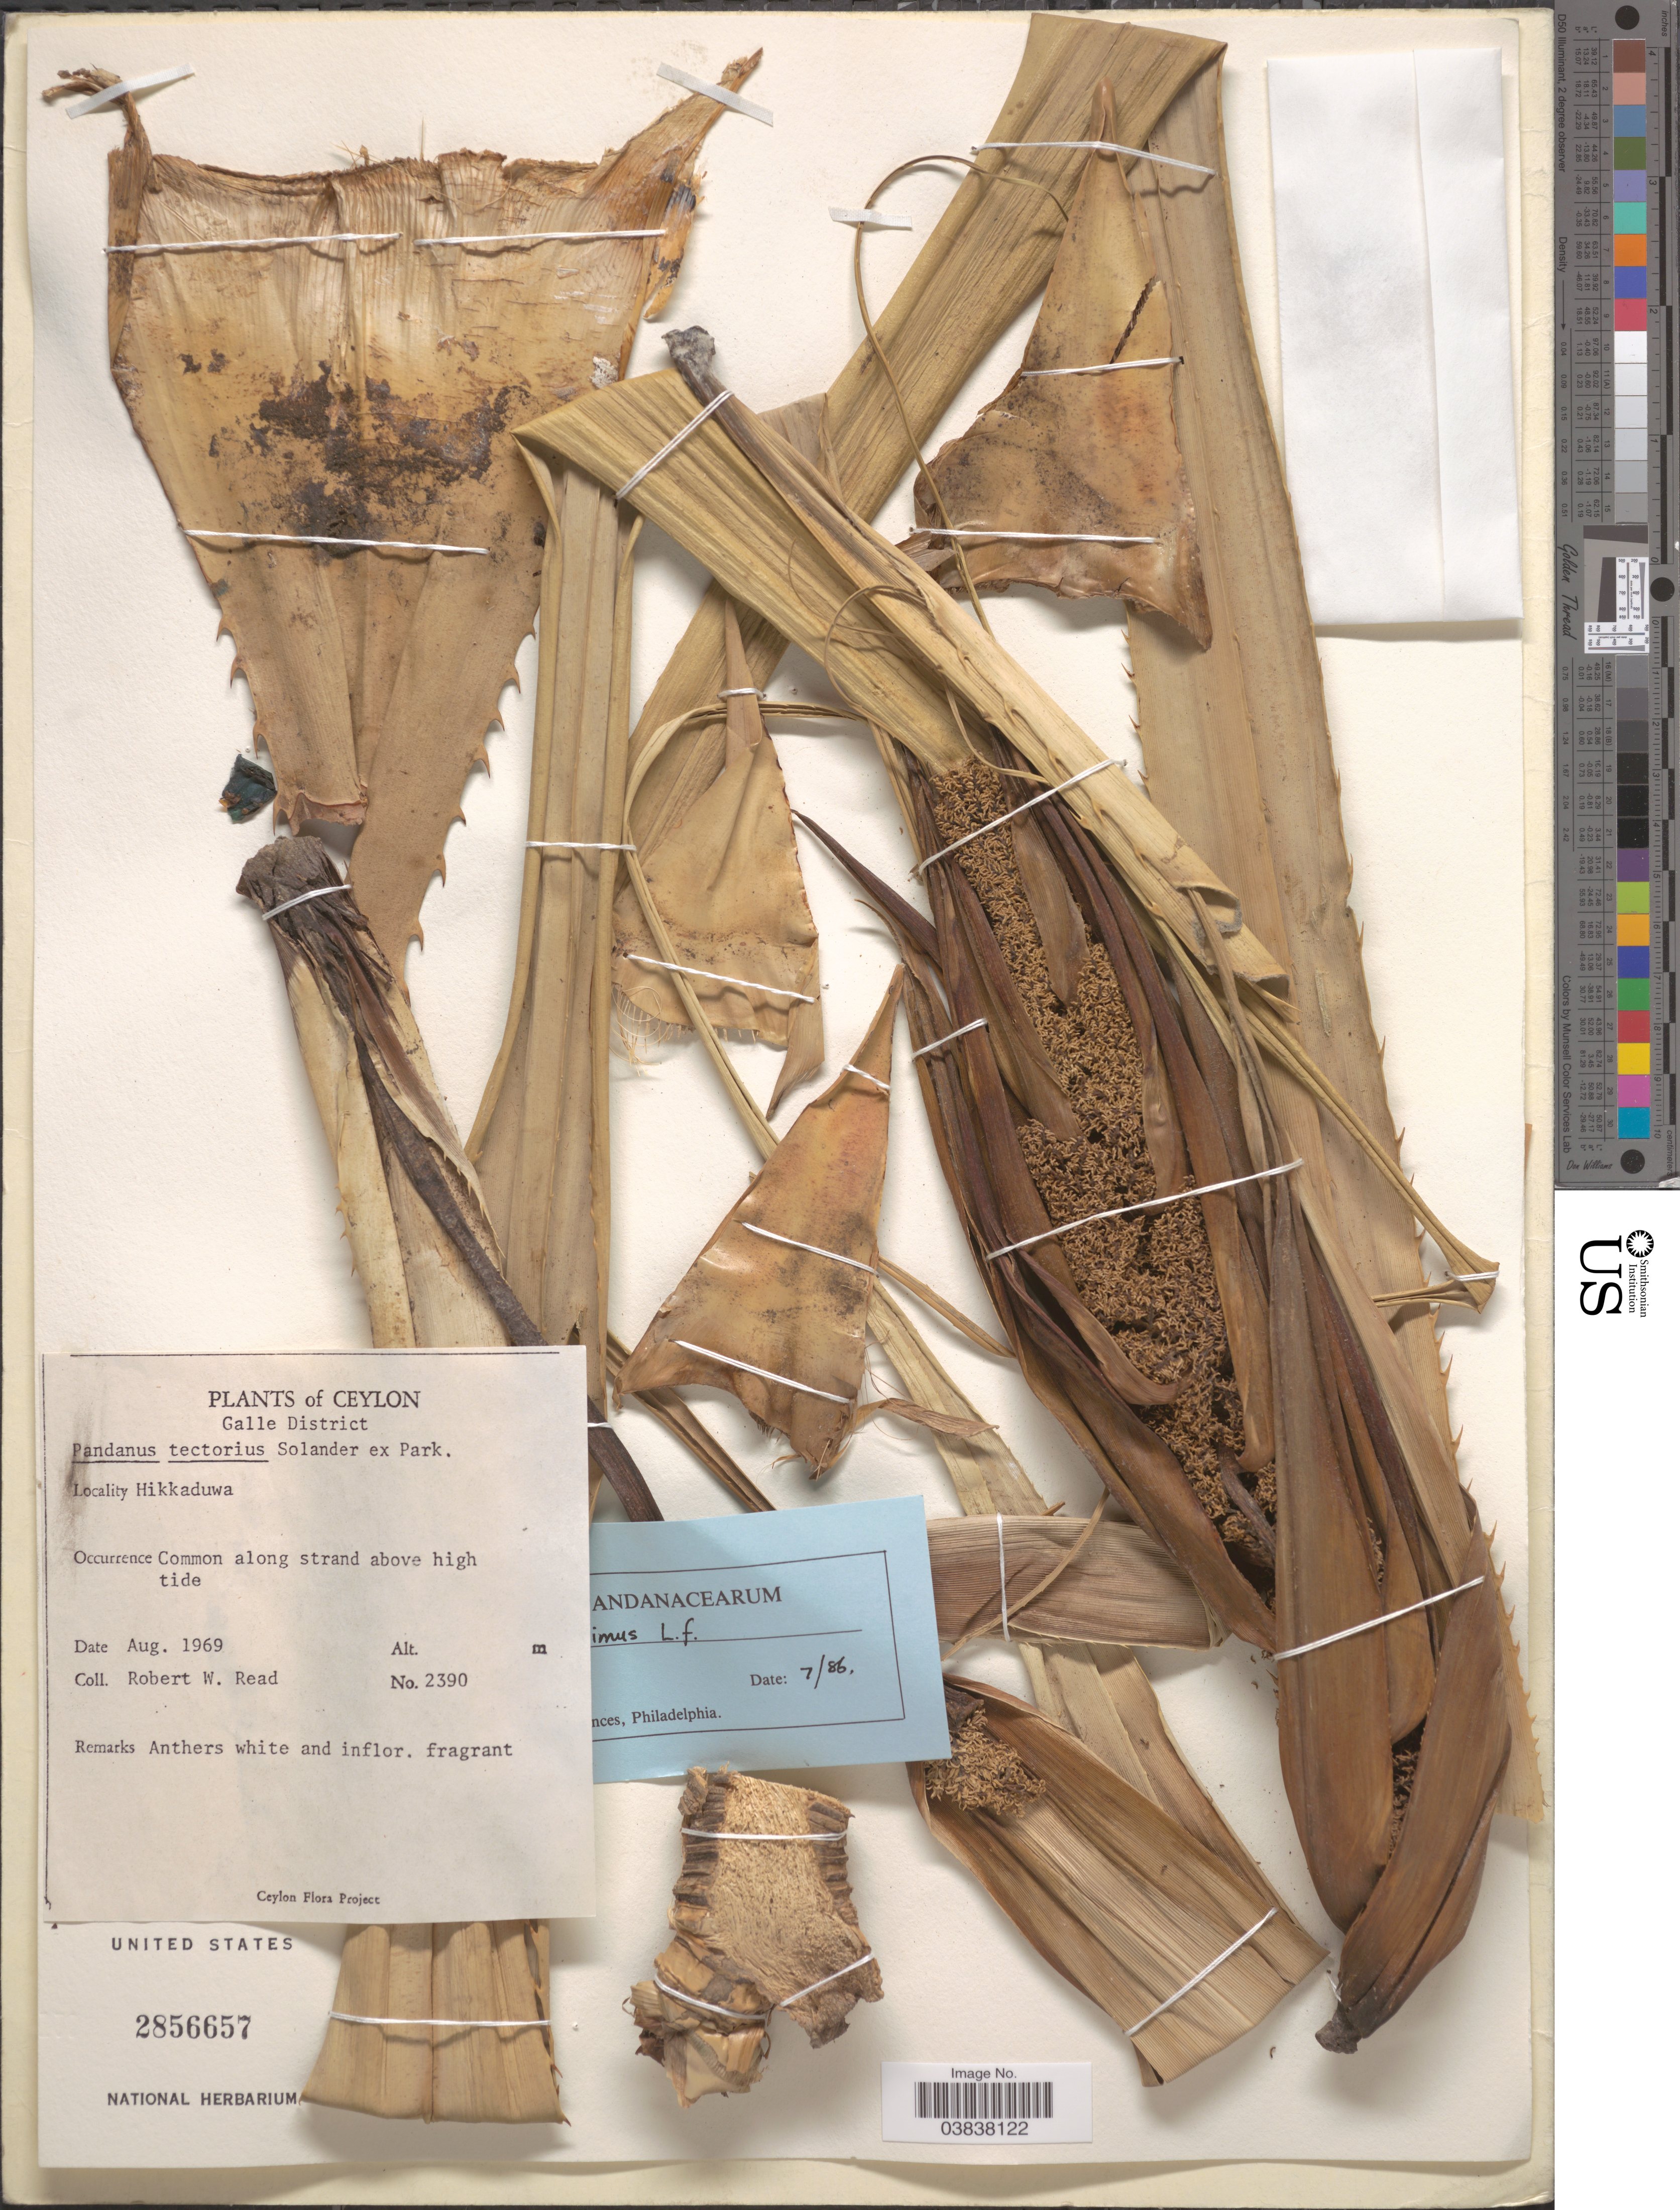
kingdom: Plantae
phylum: Tracheophyta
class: Liliopsida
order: Pandanales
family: Pandanaceae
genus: Pandanus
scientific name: Pandanus odoratissimus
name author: L. f.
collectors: R. W. Read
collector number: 2390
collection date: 1969-08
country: Sri Lanka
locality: Ceylon. Galle District. Hikkaduwa.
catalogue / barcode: US 2856657